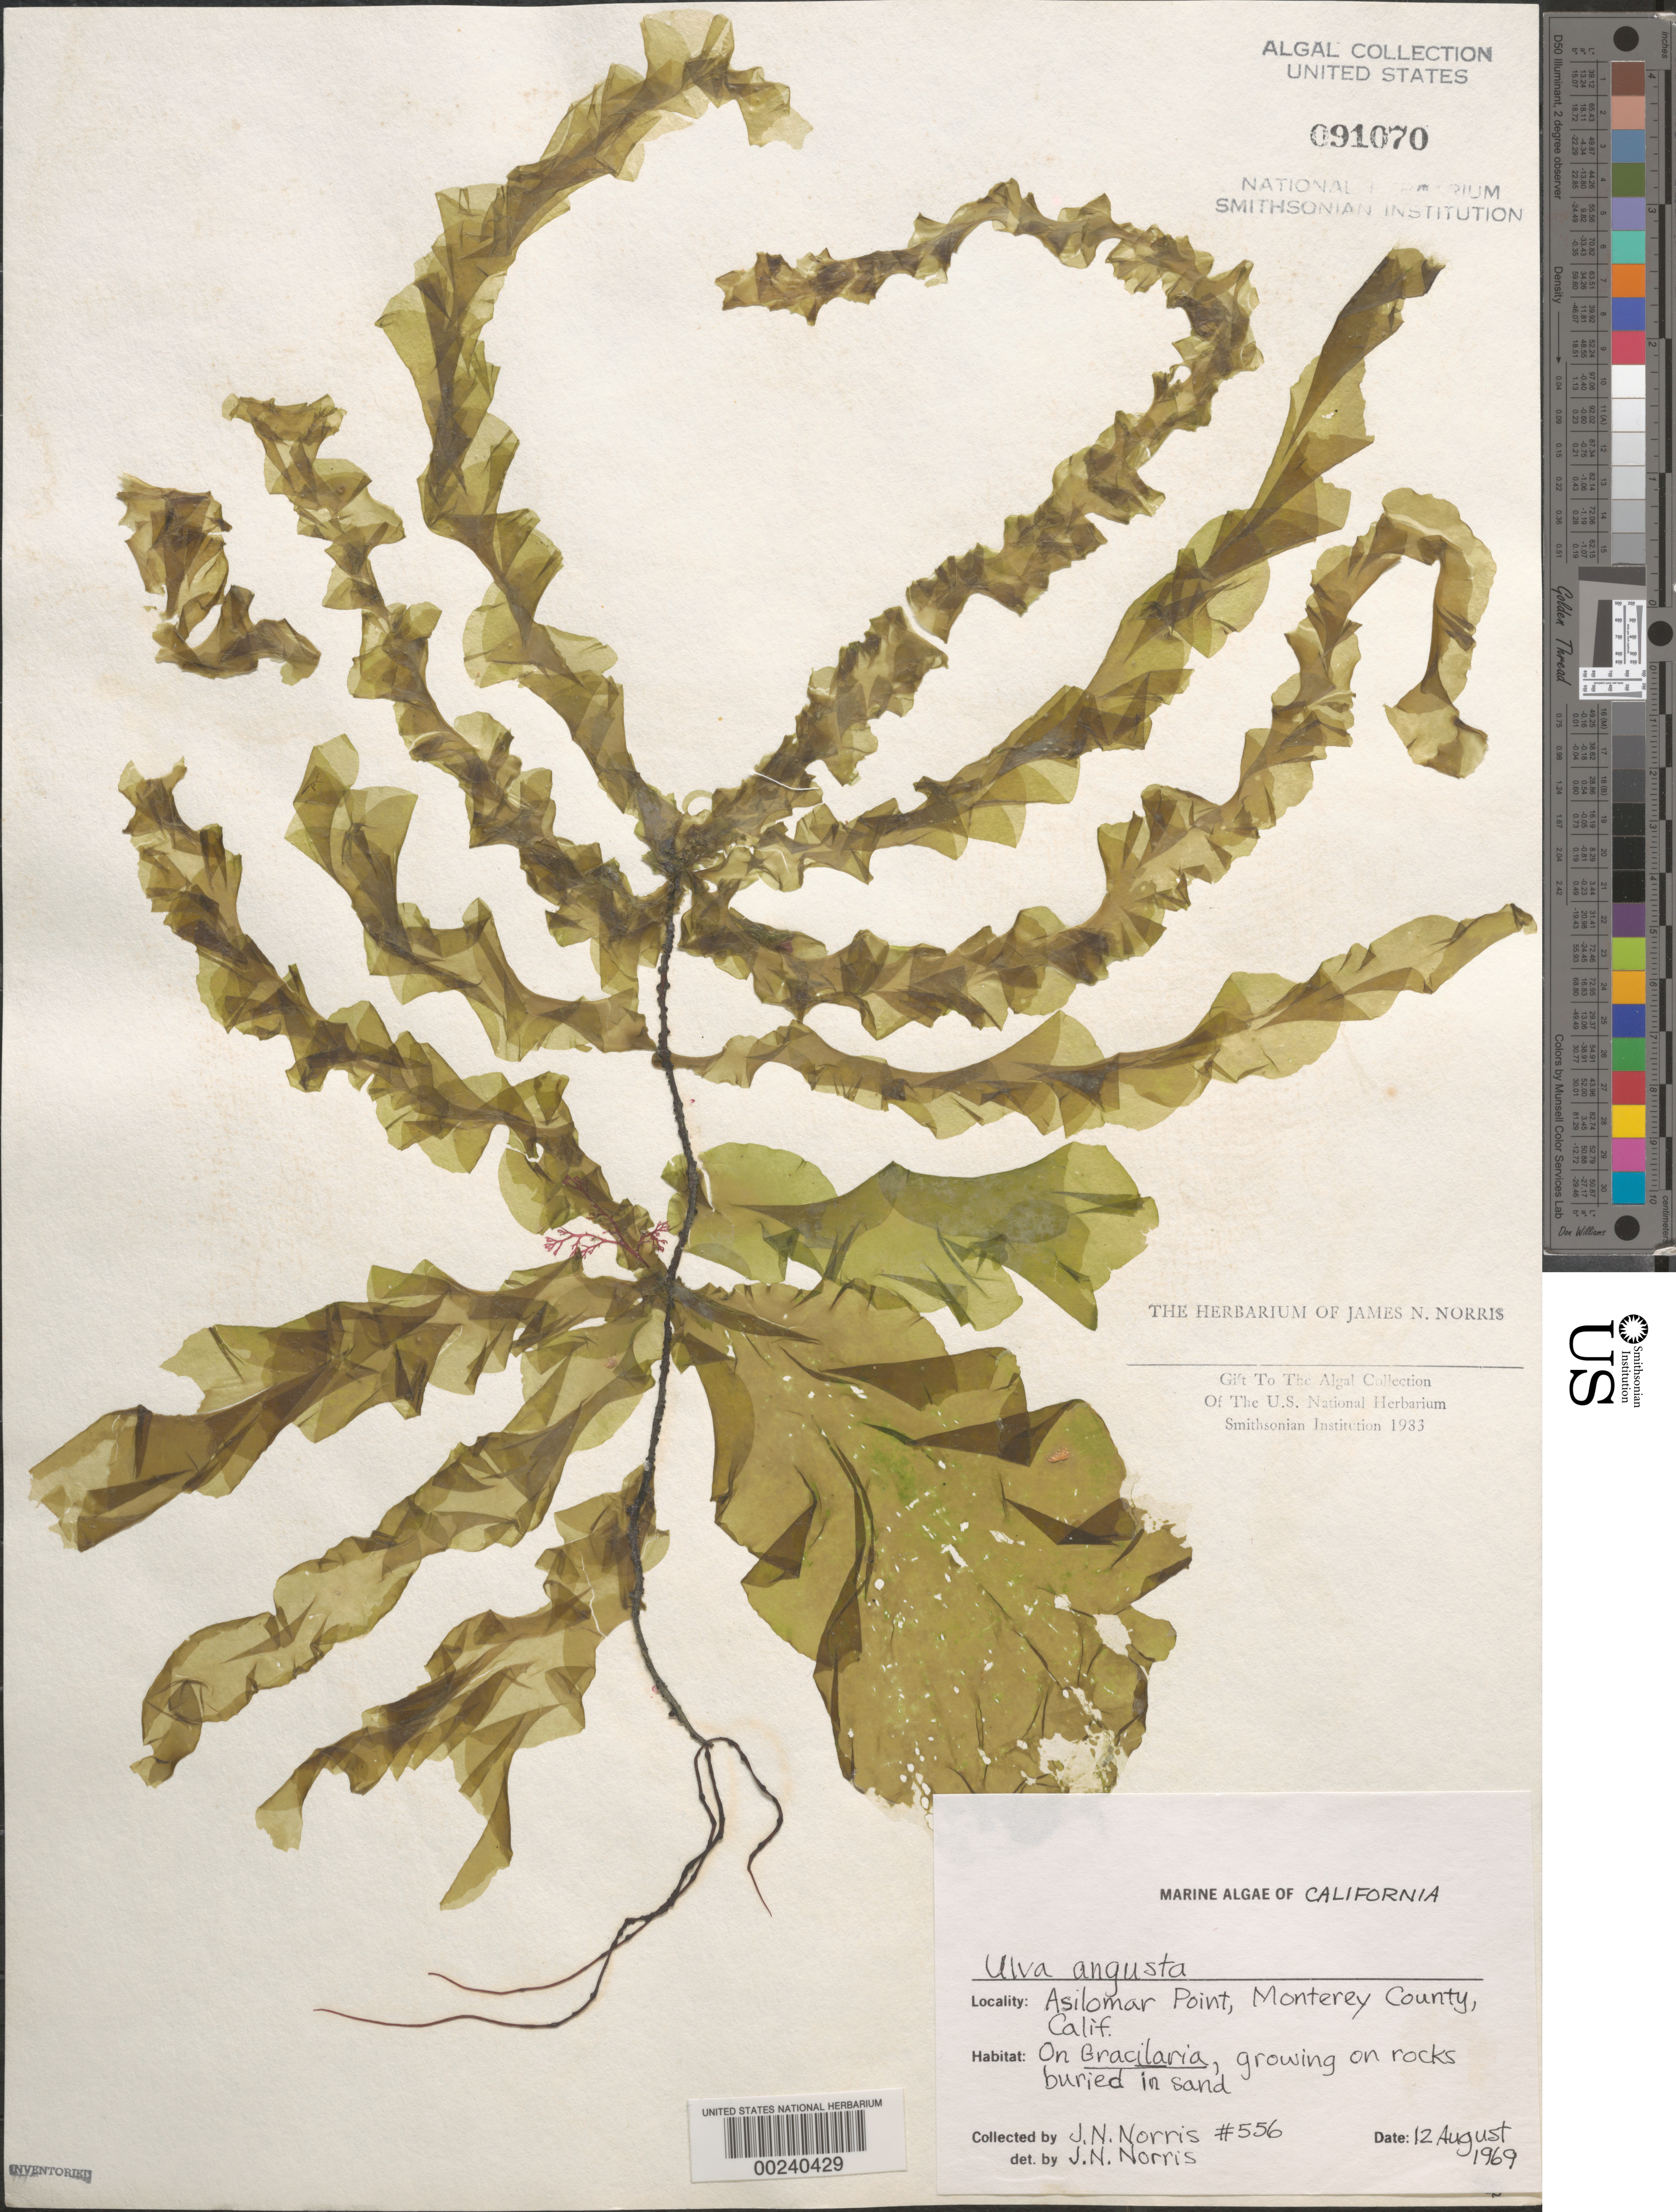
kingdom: Plantae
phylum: Chlorophyta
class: Ulvophyceae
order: Ulvales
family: Ulvaceae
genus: Ulva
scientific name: Ulva californica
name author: N.Wille in Collins et al.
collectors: J. N. Norris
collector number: JN-556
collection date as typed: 12 Aug 1969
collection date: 1969-08-12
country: United States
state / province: California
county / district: Monterey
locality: Asilomar Point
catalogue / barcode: US 91070